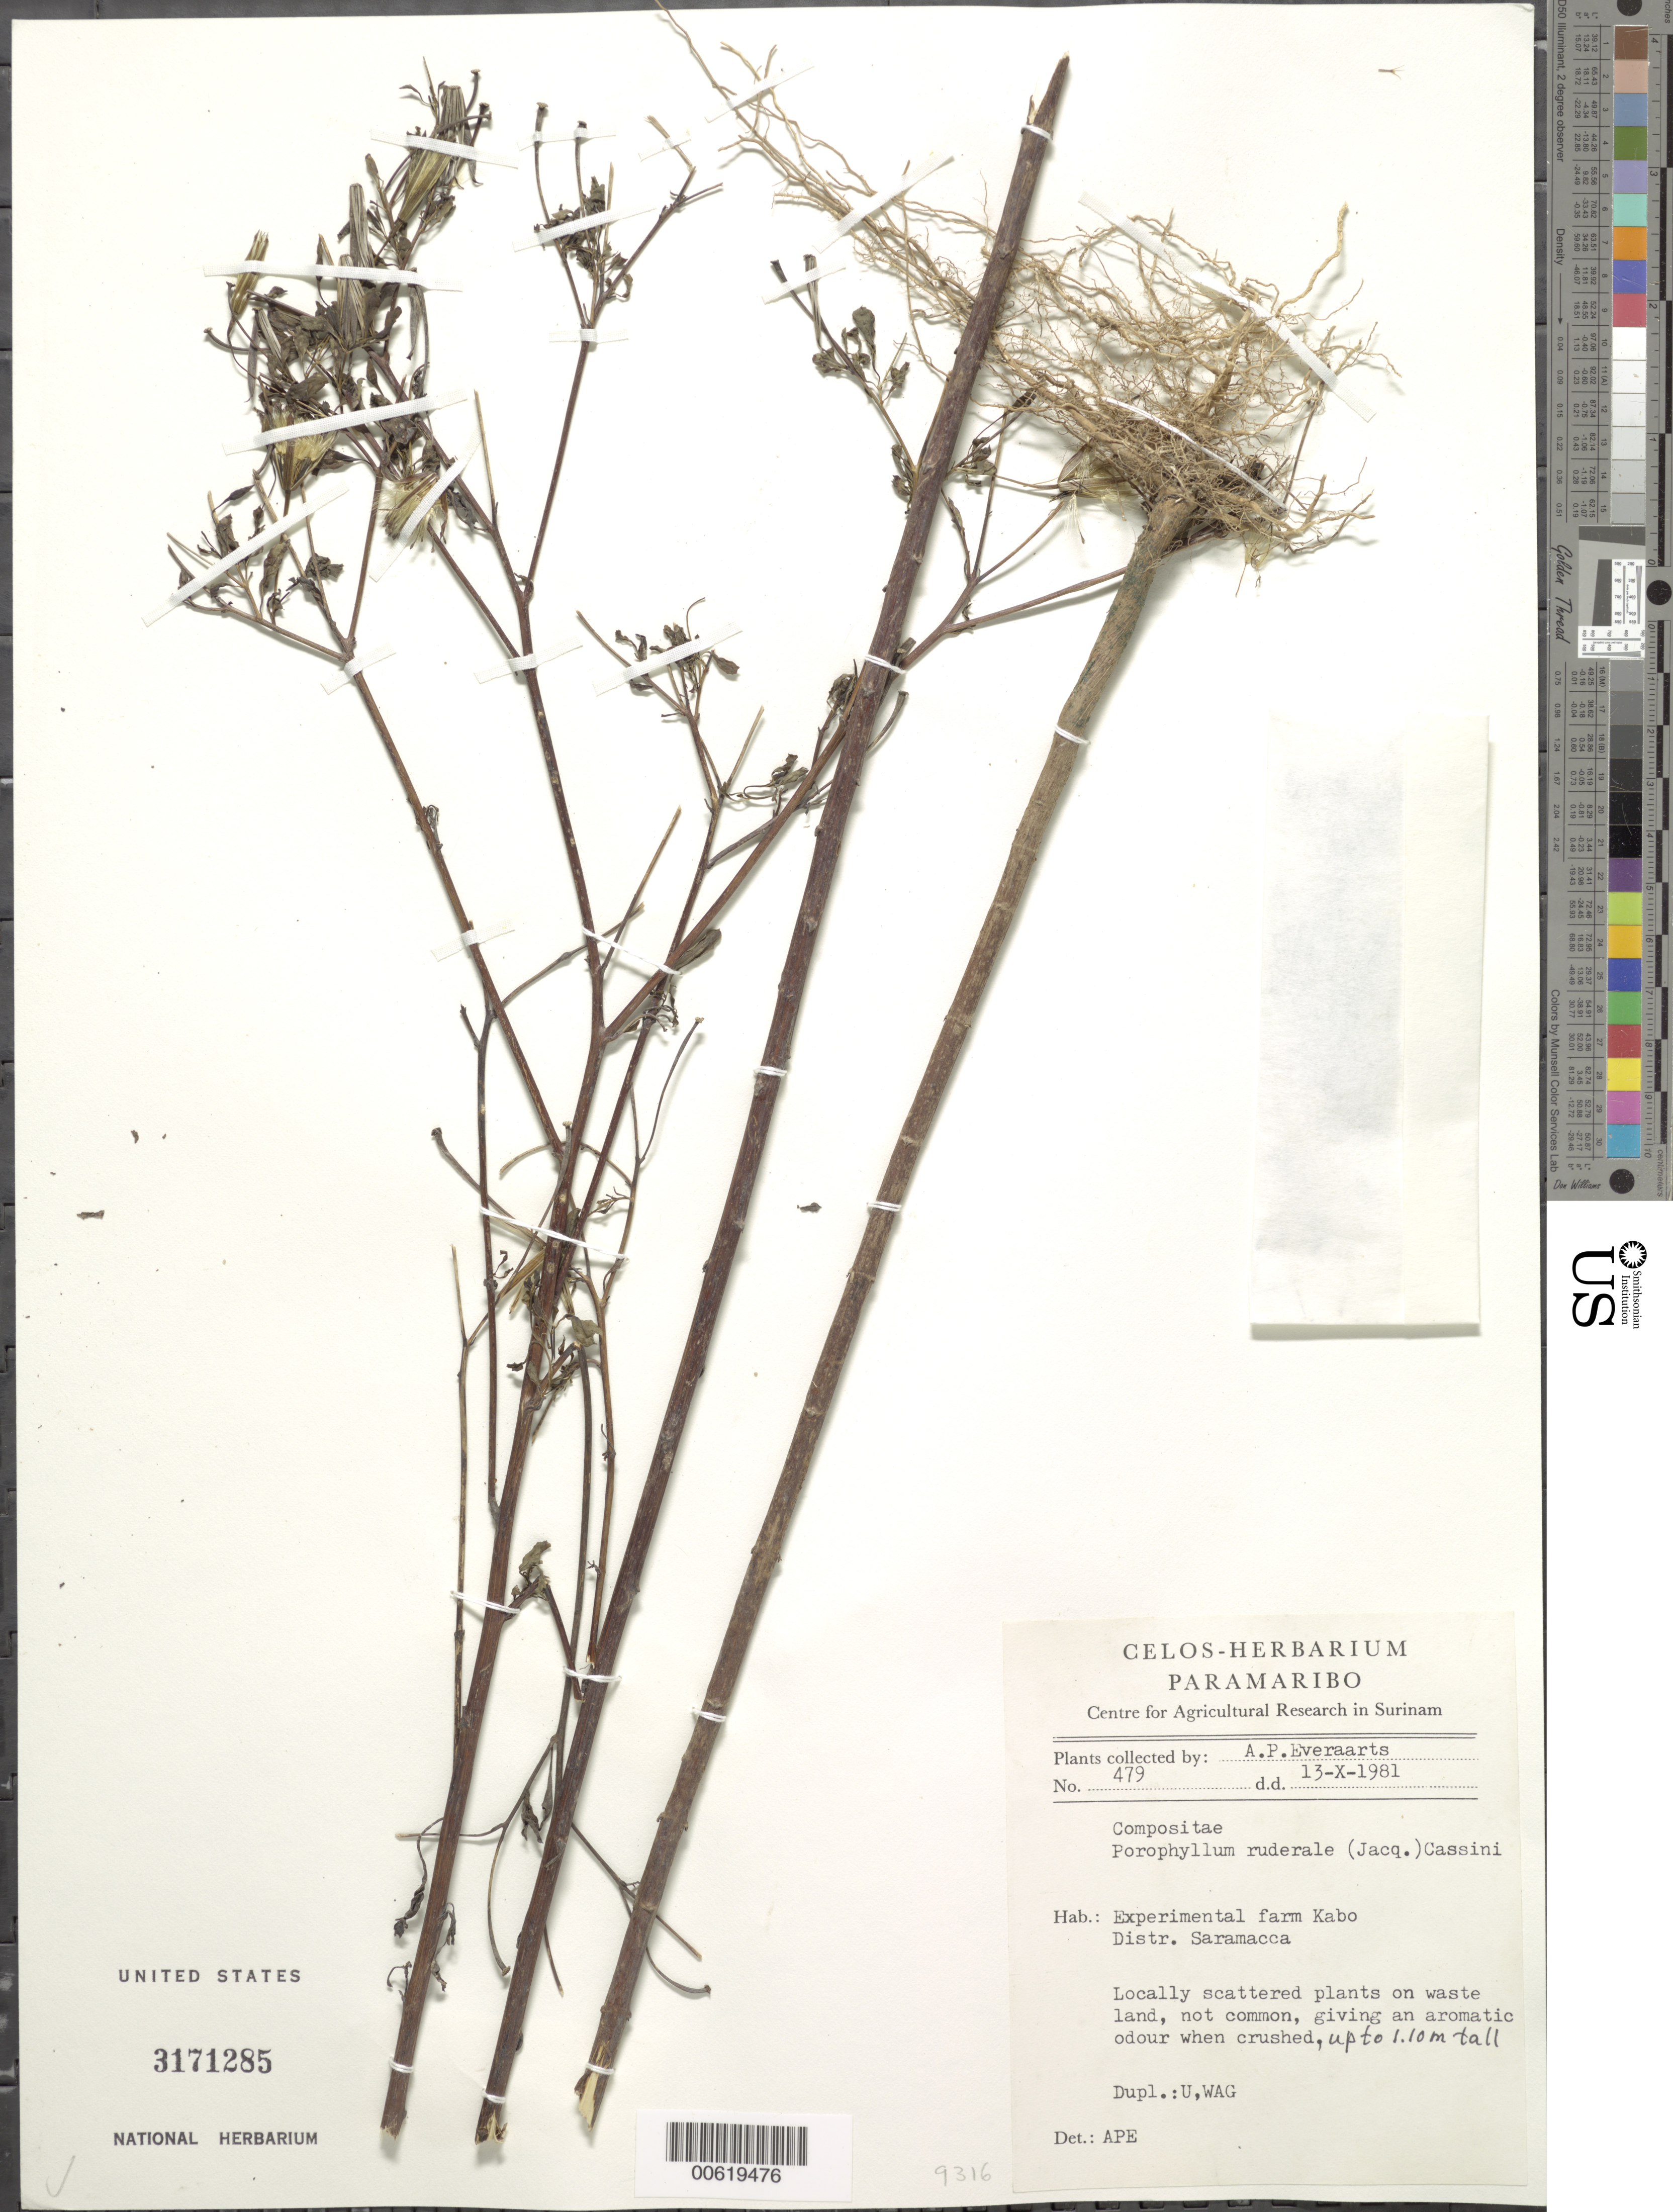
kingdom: Plantae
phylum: Tracheophyta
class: Magnoliopsida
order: Asterales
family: Asteraceae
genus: Porophyllum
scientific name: Porophyllum ruderale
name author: (Jacq.) Cass.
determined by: Everaarts, A. P.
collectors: A. Everaarts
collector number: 479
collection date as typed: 13-Oct-81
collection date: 1981-10-13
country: Suriname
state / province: Saramacca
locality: Kabo Experimental Farm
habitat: Locally scattered plants on waste land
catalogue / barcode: US 3171285